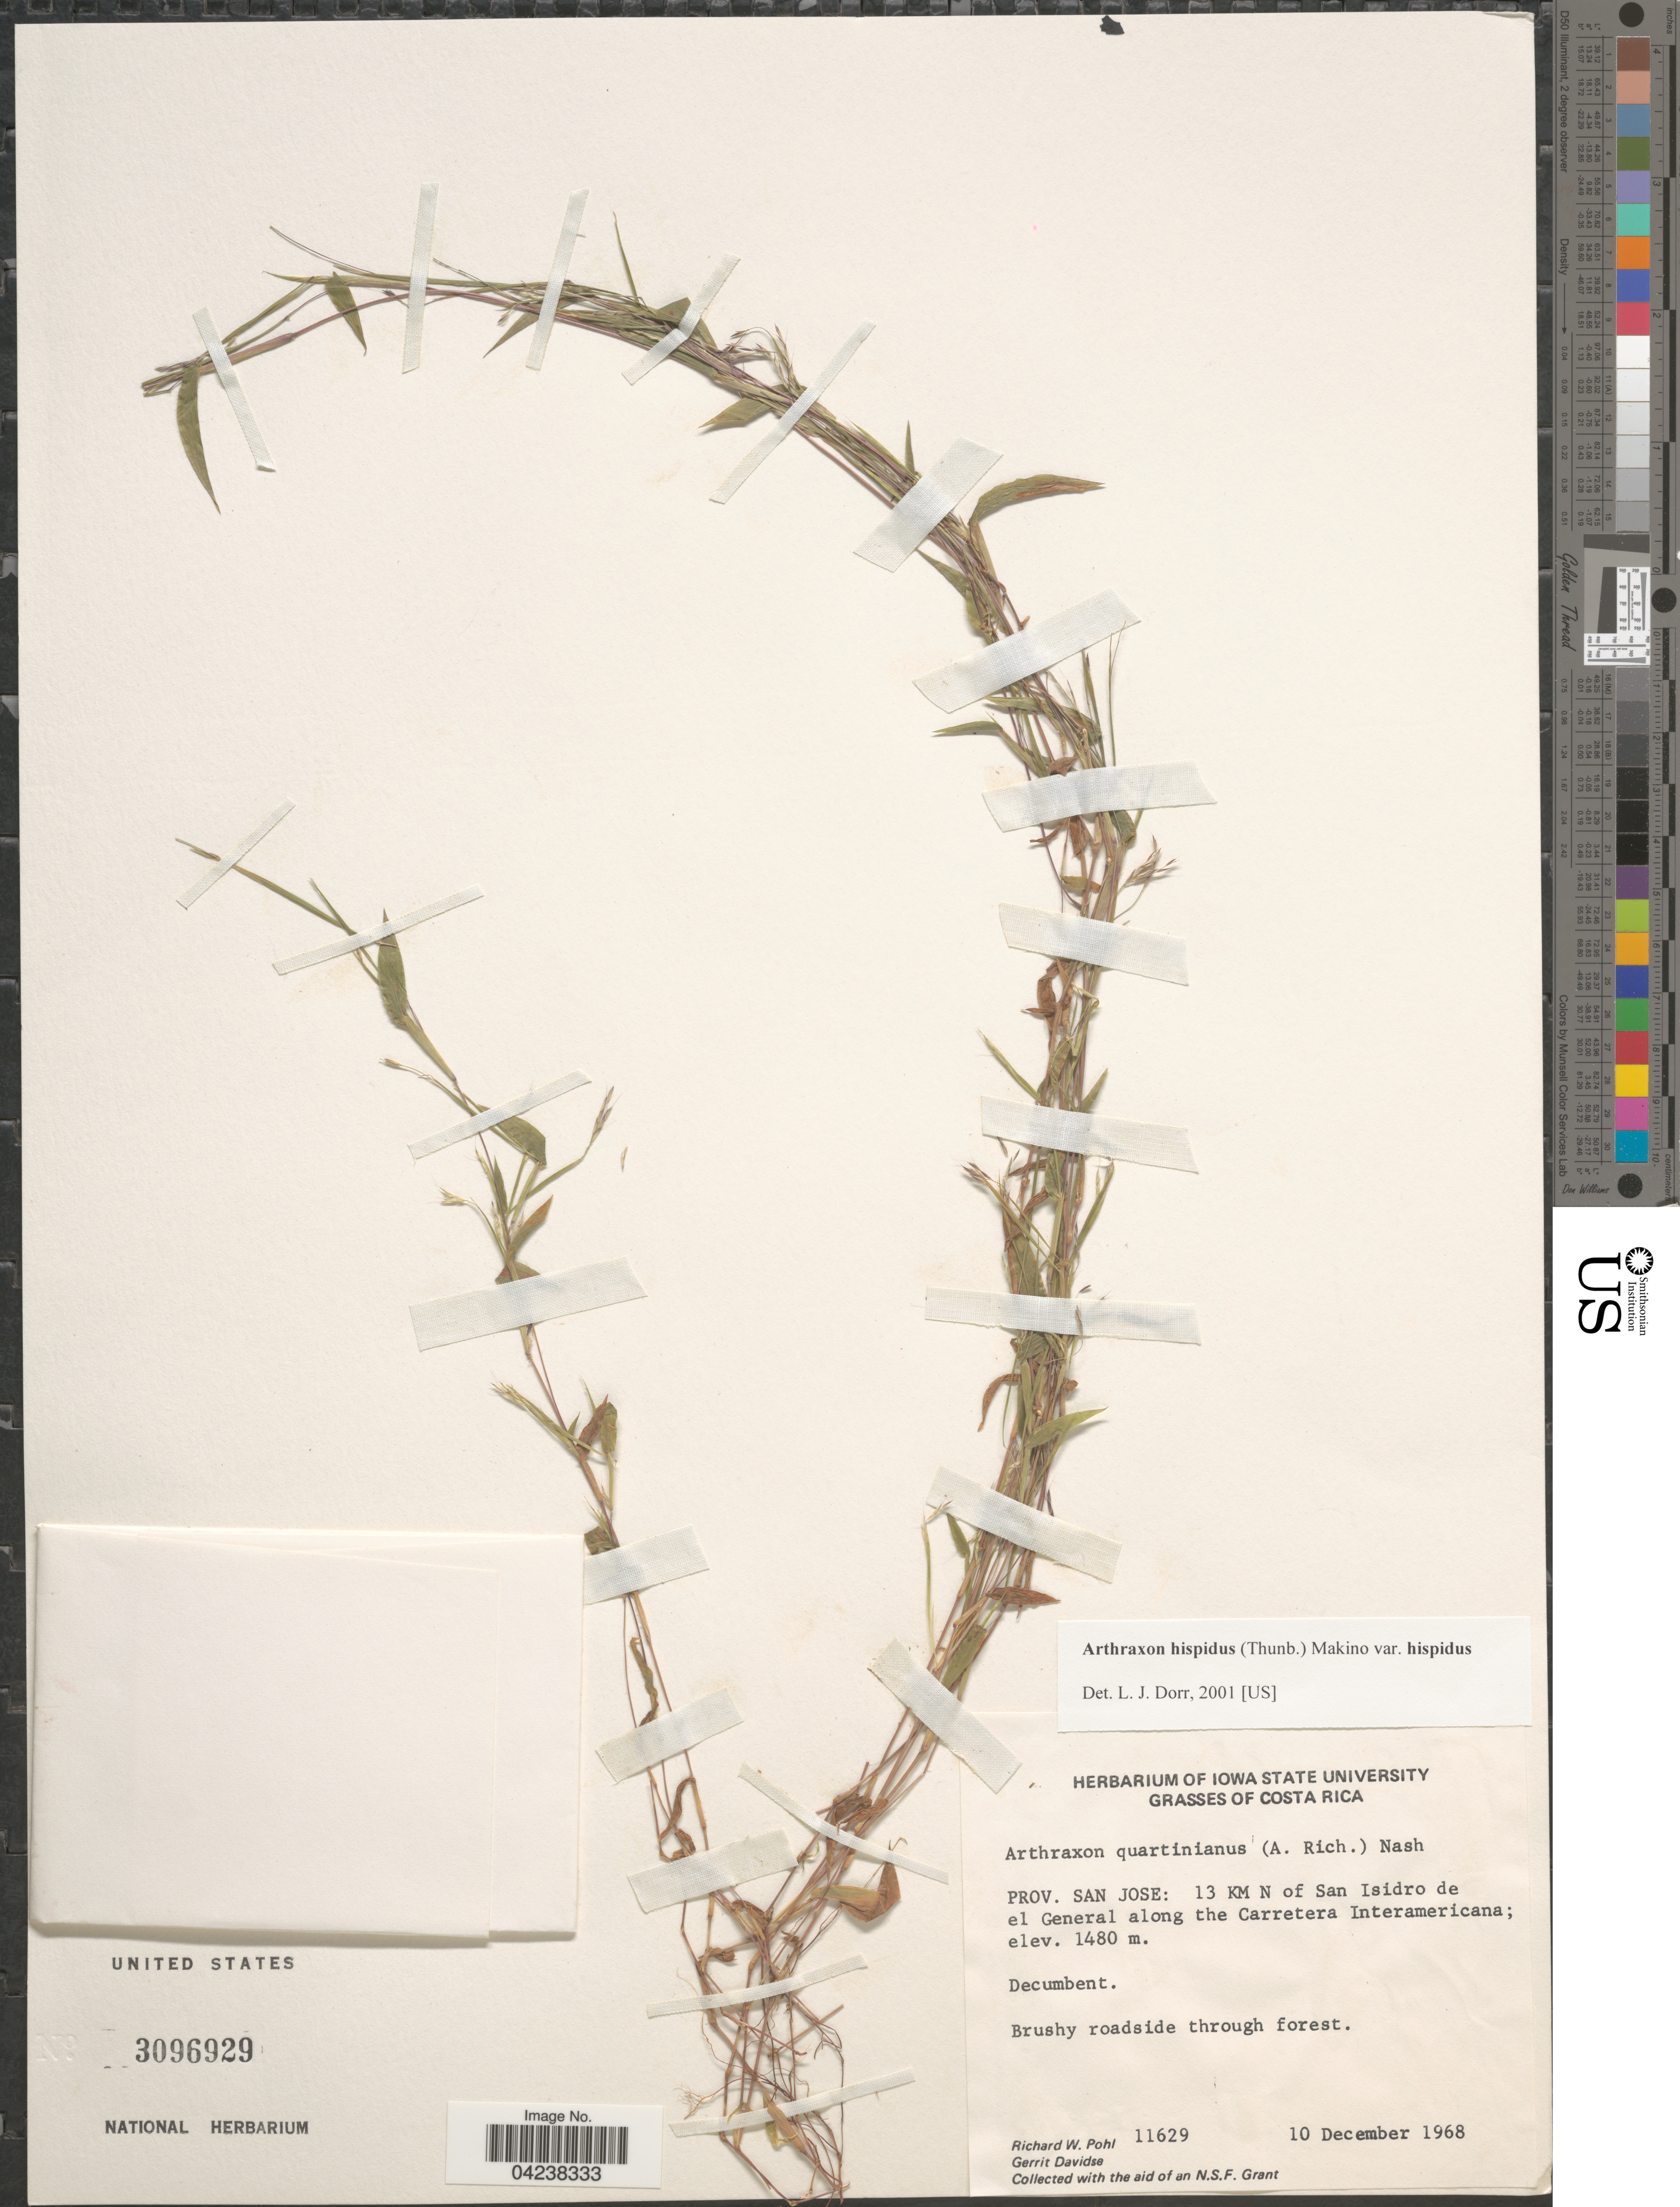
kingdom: Plantae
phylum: Tracheophyta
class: Liliopsida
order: Poales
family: Poaceae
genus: Arthraxon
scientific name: Arthraxon hispidus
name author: (Thunb.) Makino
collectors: R. W. Pohl & G. Davidse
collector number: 11629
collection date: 1968-12-10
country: Costa Rica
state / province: San José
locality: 13 KM N of San Isidro de el General along the Carretera Interamericana.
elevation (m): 1480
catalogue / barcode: US 3096929